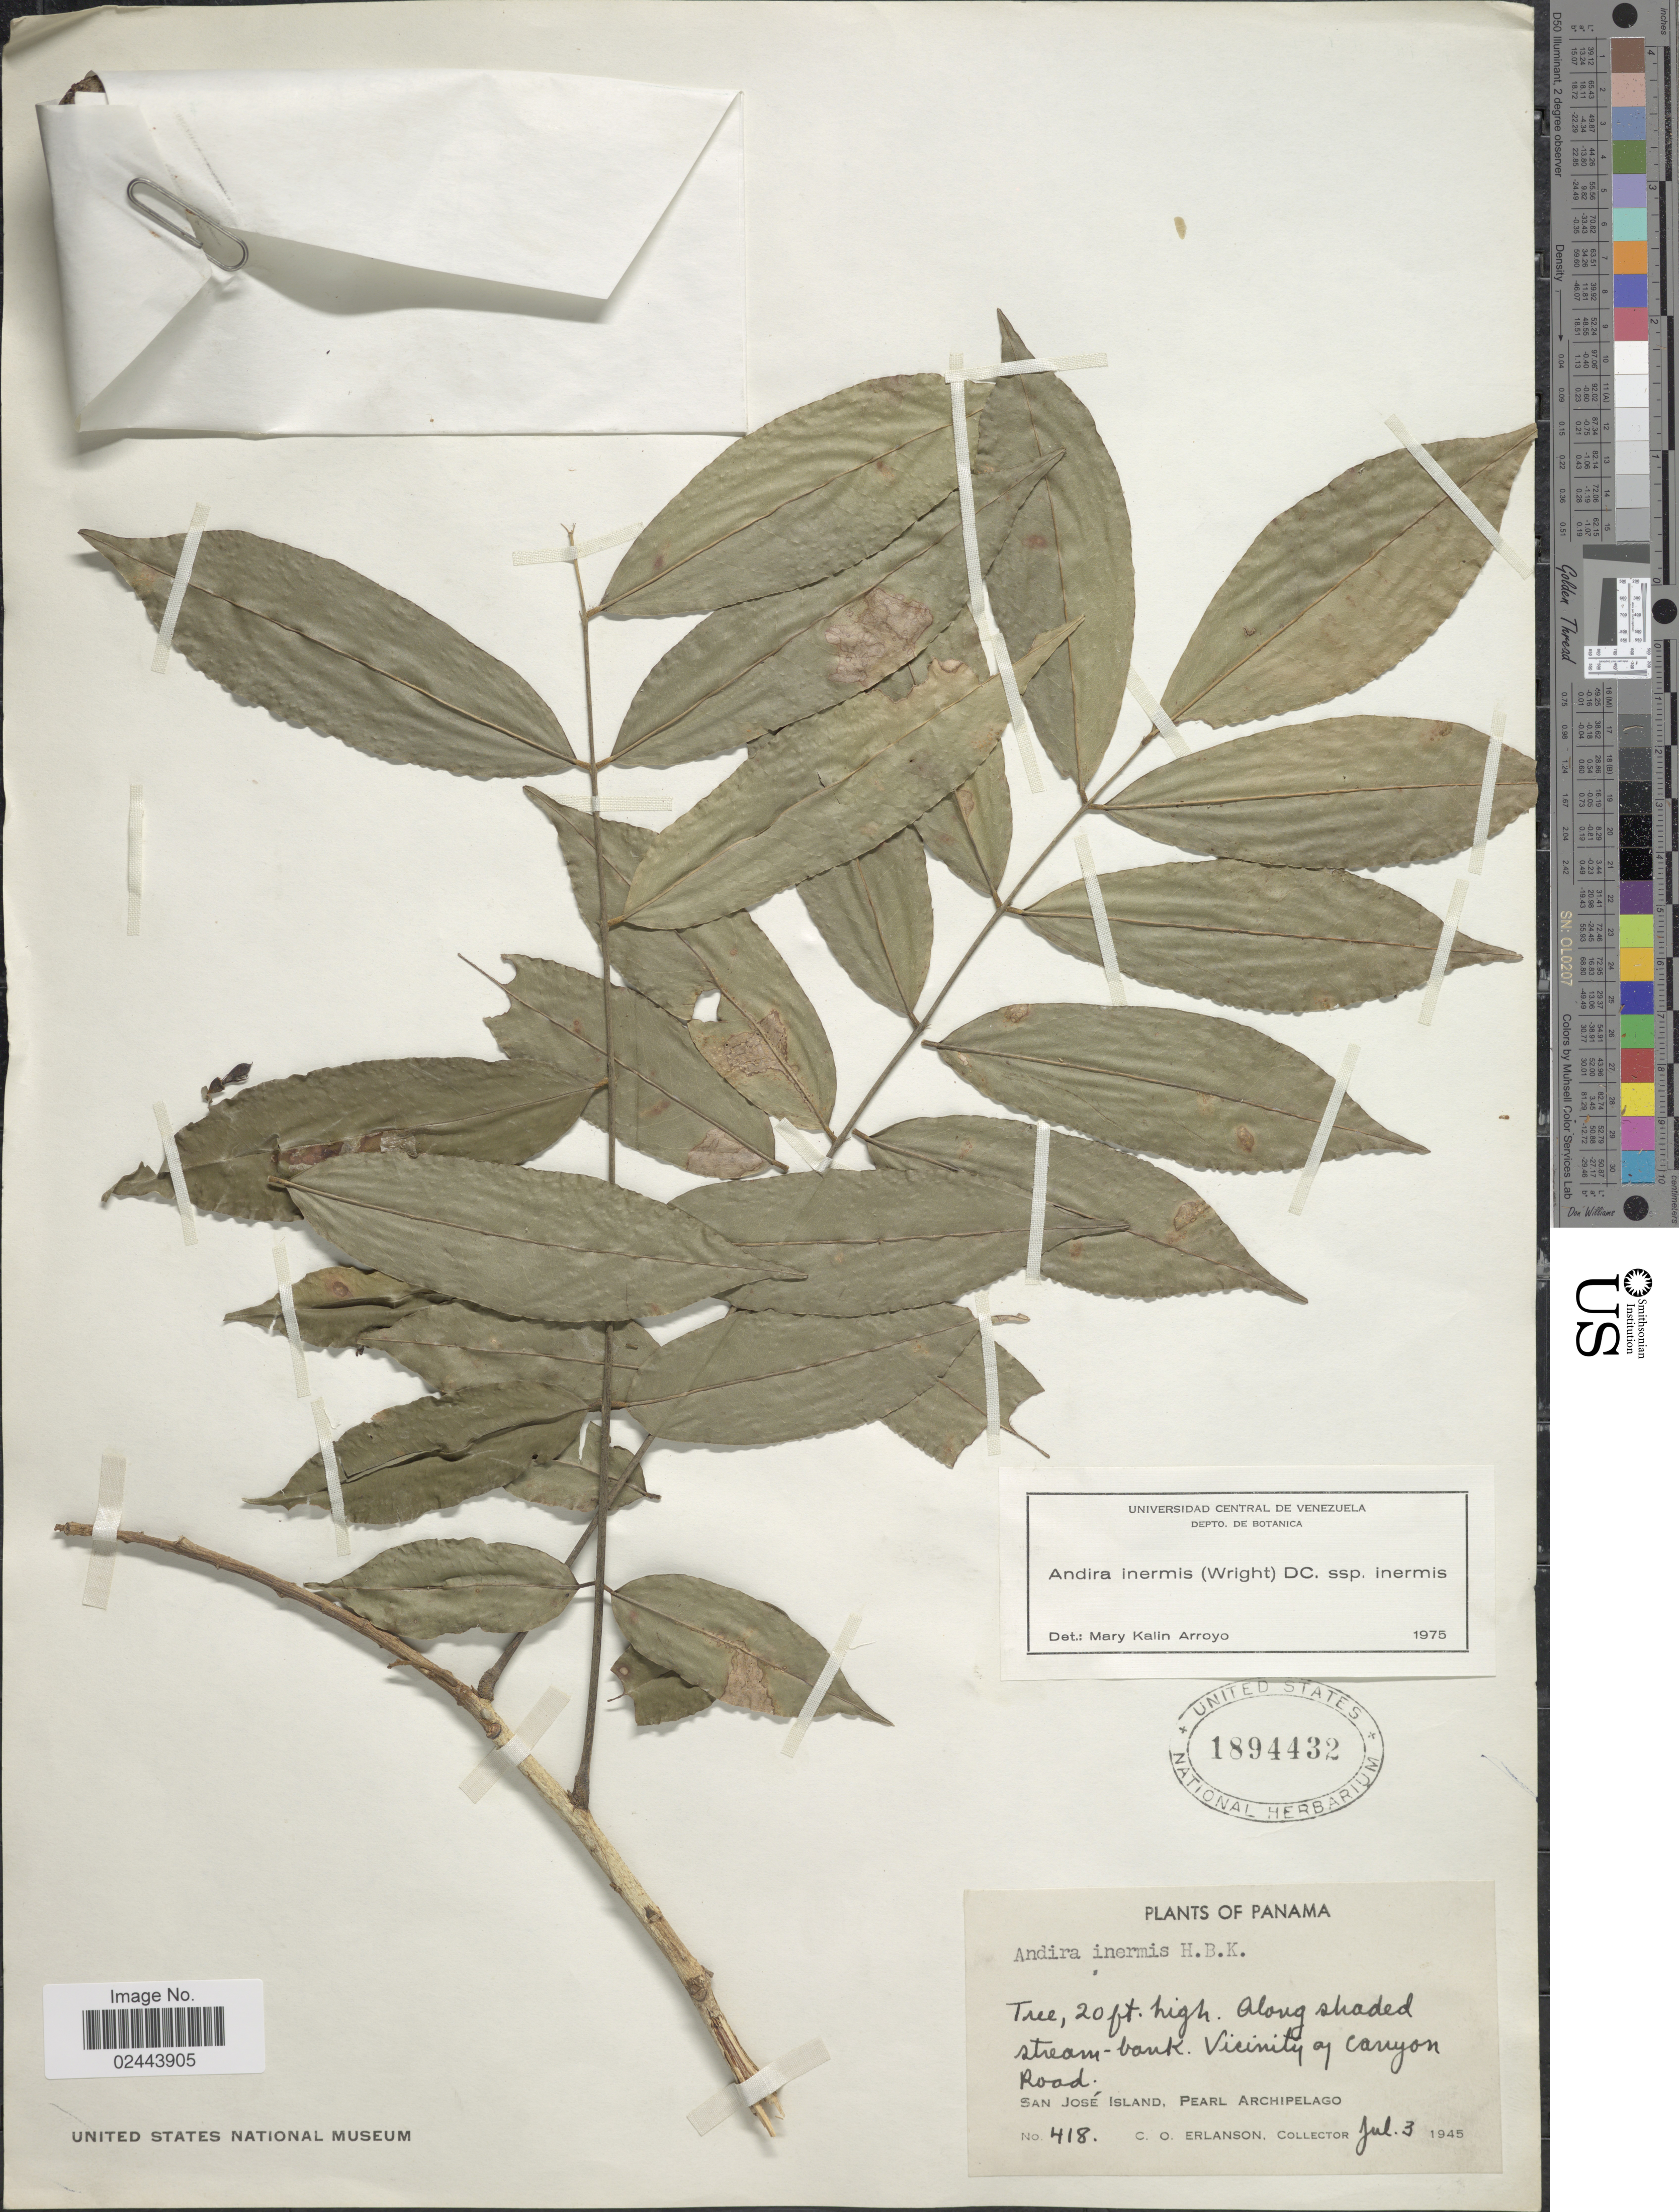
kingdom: Plantae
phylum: Tracheophyta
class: Magnoliopsida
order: Fabales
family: Fabaceae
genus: Andira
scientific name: Andira inermis subsp. inermis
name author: (W. Wright) Kunth ex DC.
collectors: C. O. Erlanson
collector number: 418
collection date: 1945-07-03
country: Panama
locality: Along shaded stream-bank. Vicinity of canyon Road. San José Island, Pearl Archipelago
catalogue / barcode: US 1894432